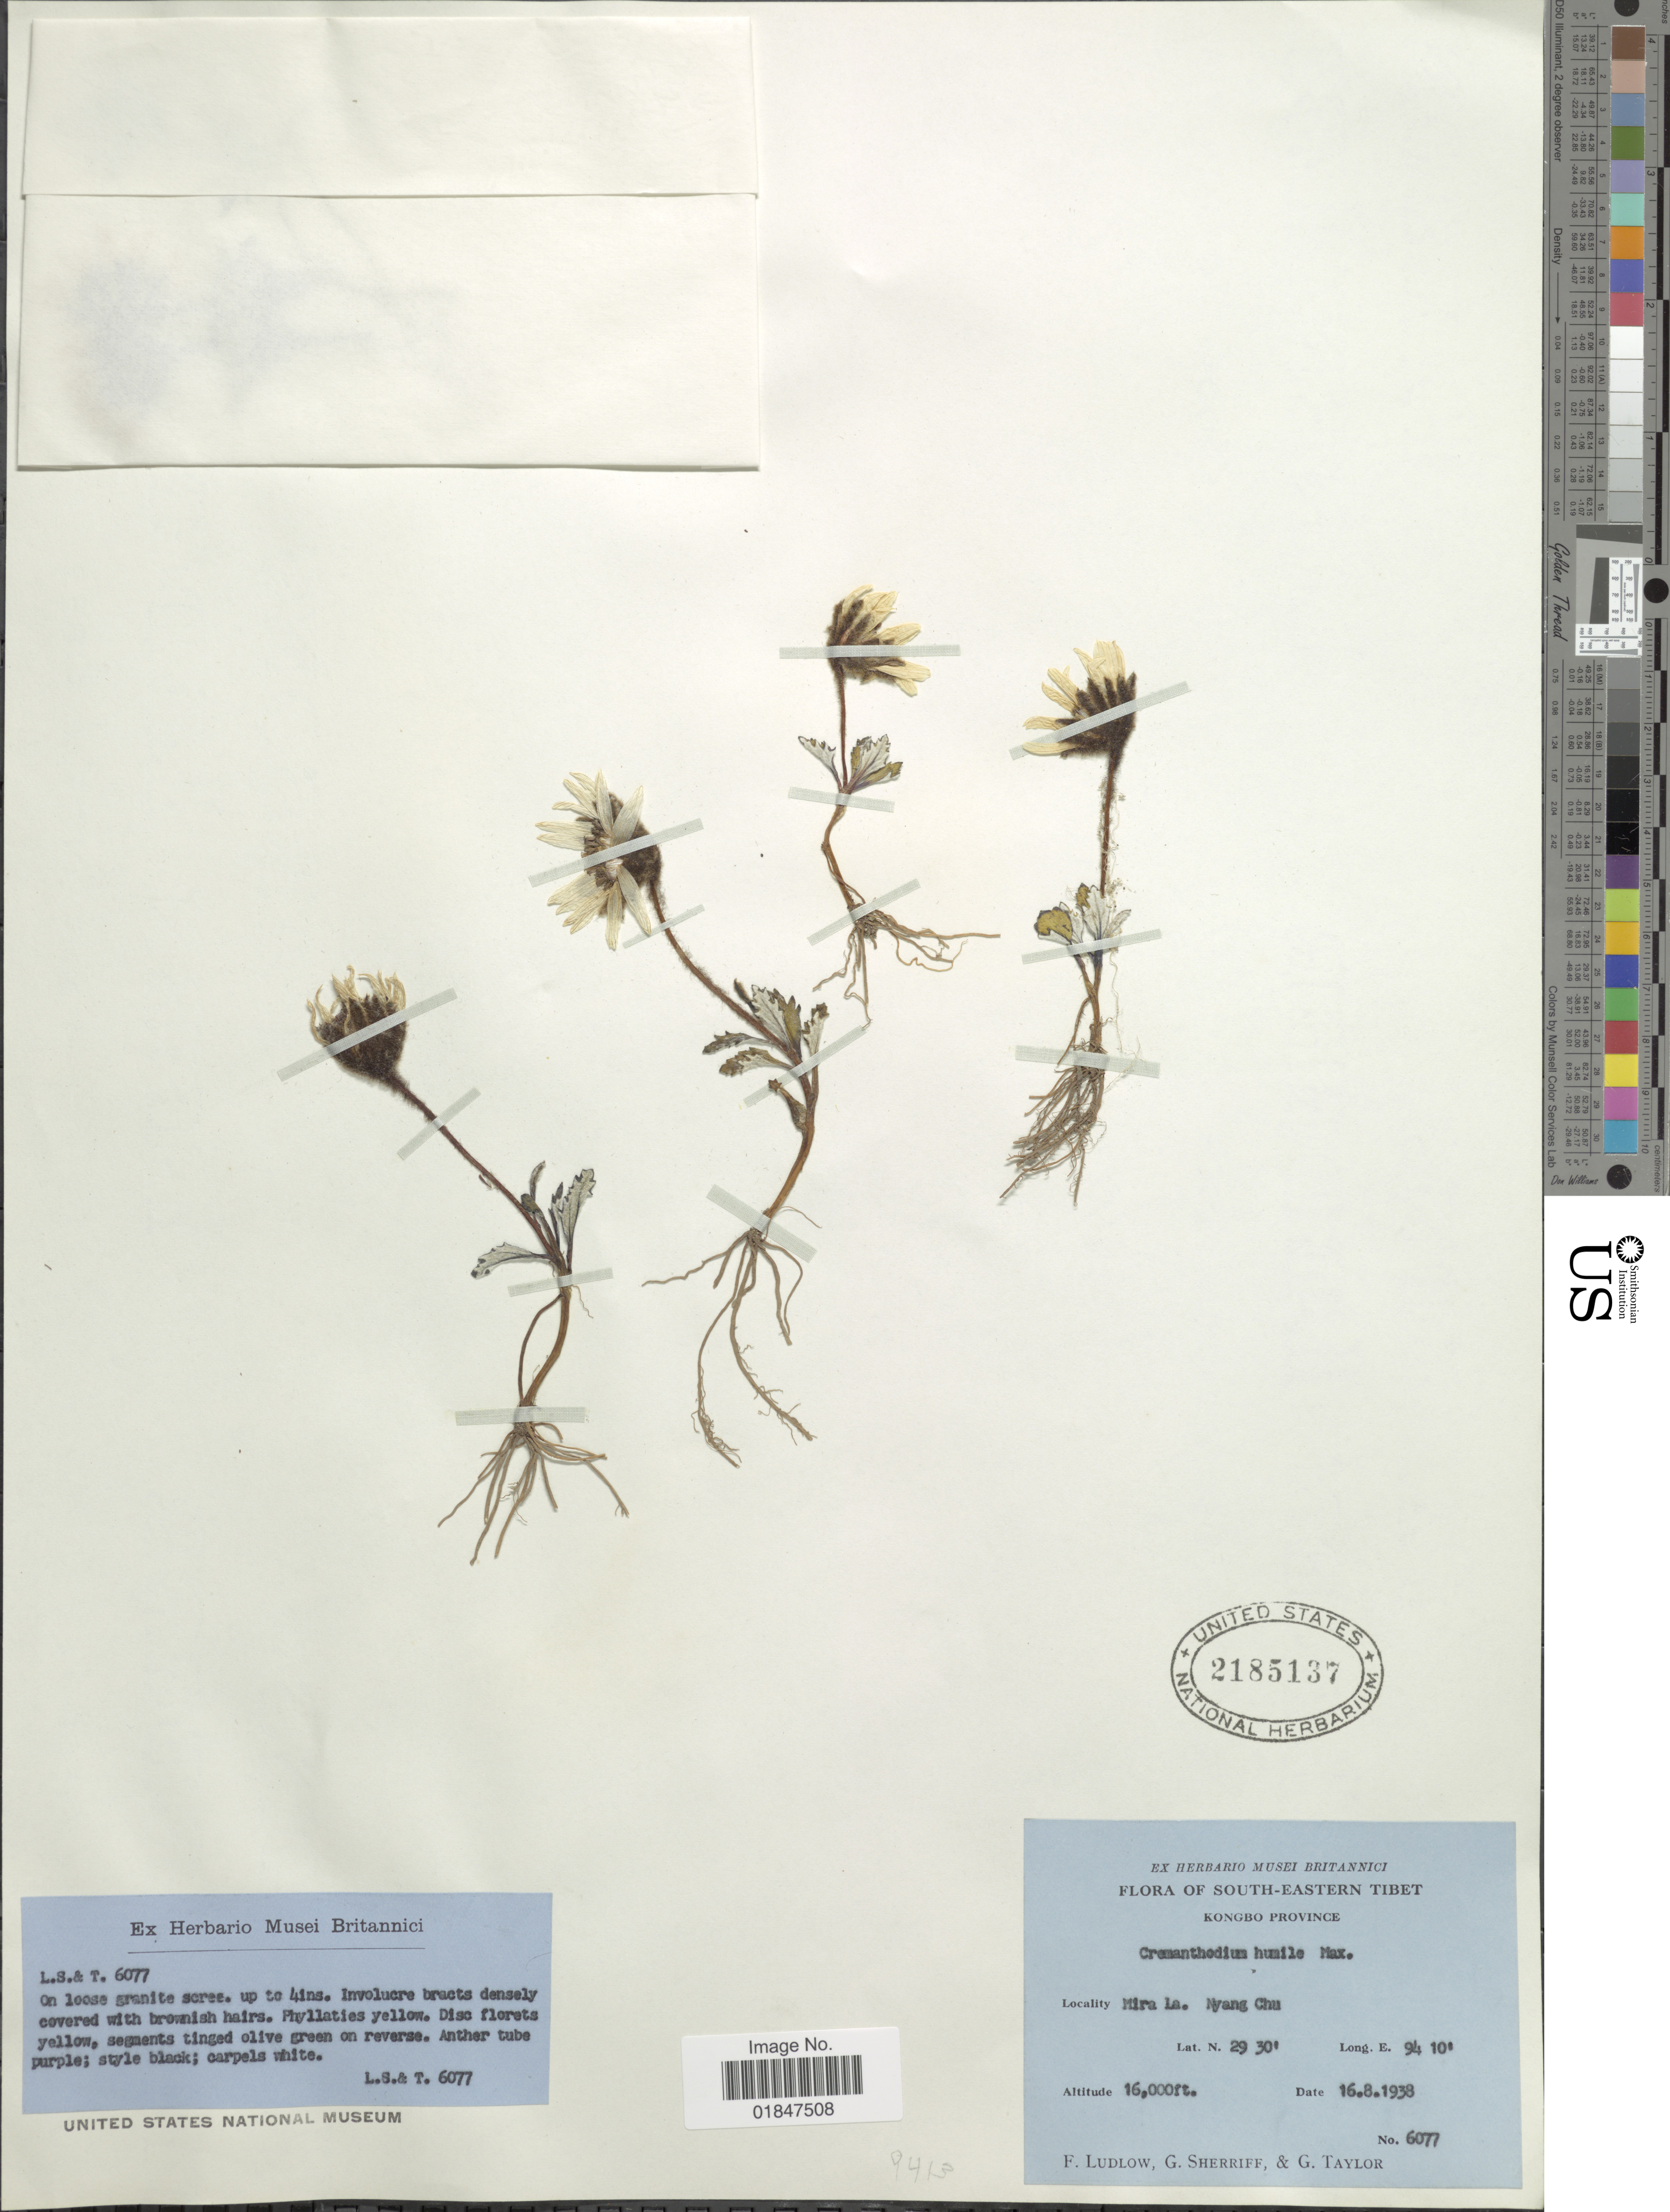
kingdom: Plantae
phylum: Tracheophyta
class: Magnoliopsida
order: Asterales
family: Asteraceae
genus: Cremanthodium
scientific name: Cremanthodium humile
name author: Maximowicz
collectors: F. Ludlow, G. Sherriff & G. Taylor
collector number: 6077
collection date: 1938-08-16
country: China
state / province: Xizang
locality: South-Eastern Tibet, Kongbo Province, Mira La. Nyang Chu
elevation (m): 4877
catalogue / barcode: US 2185137